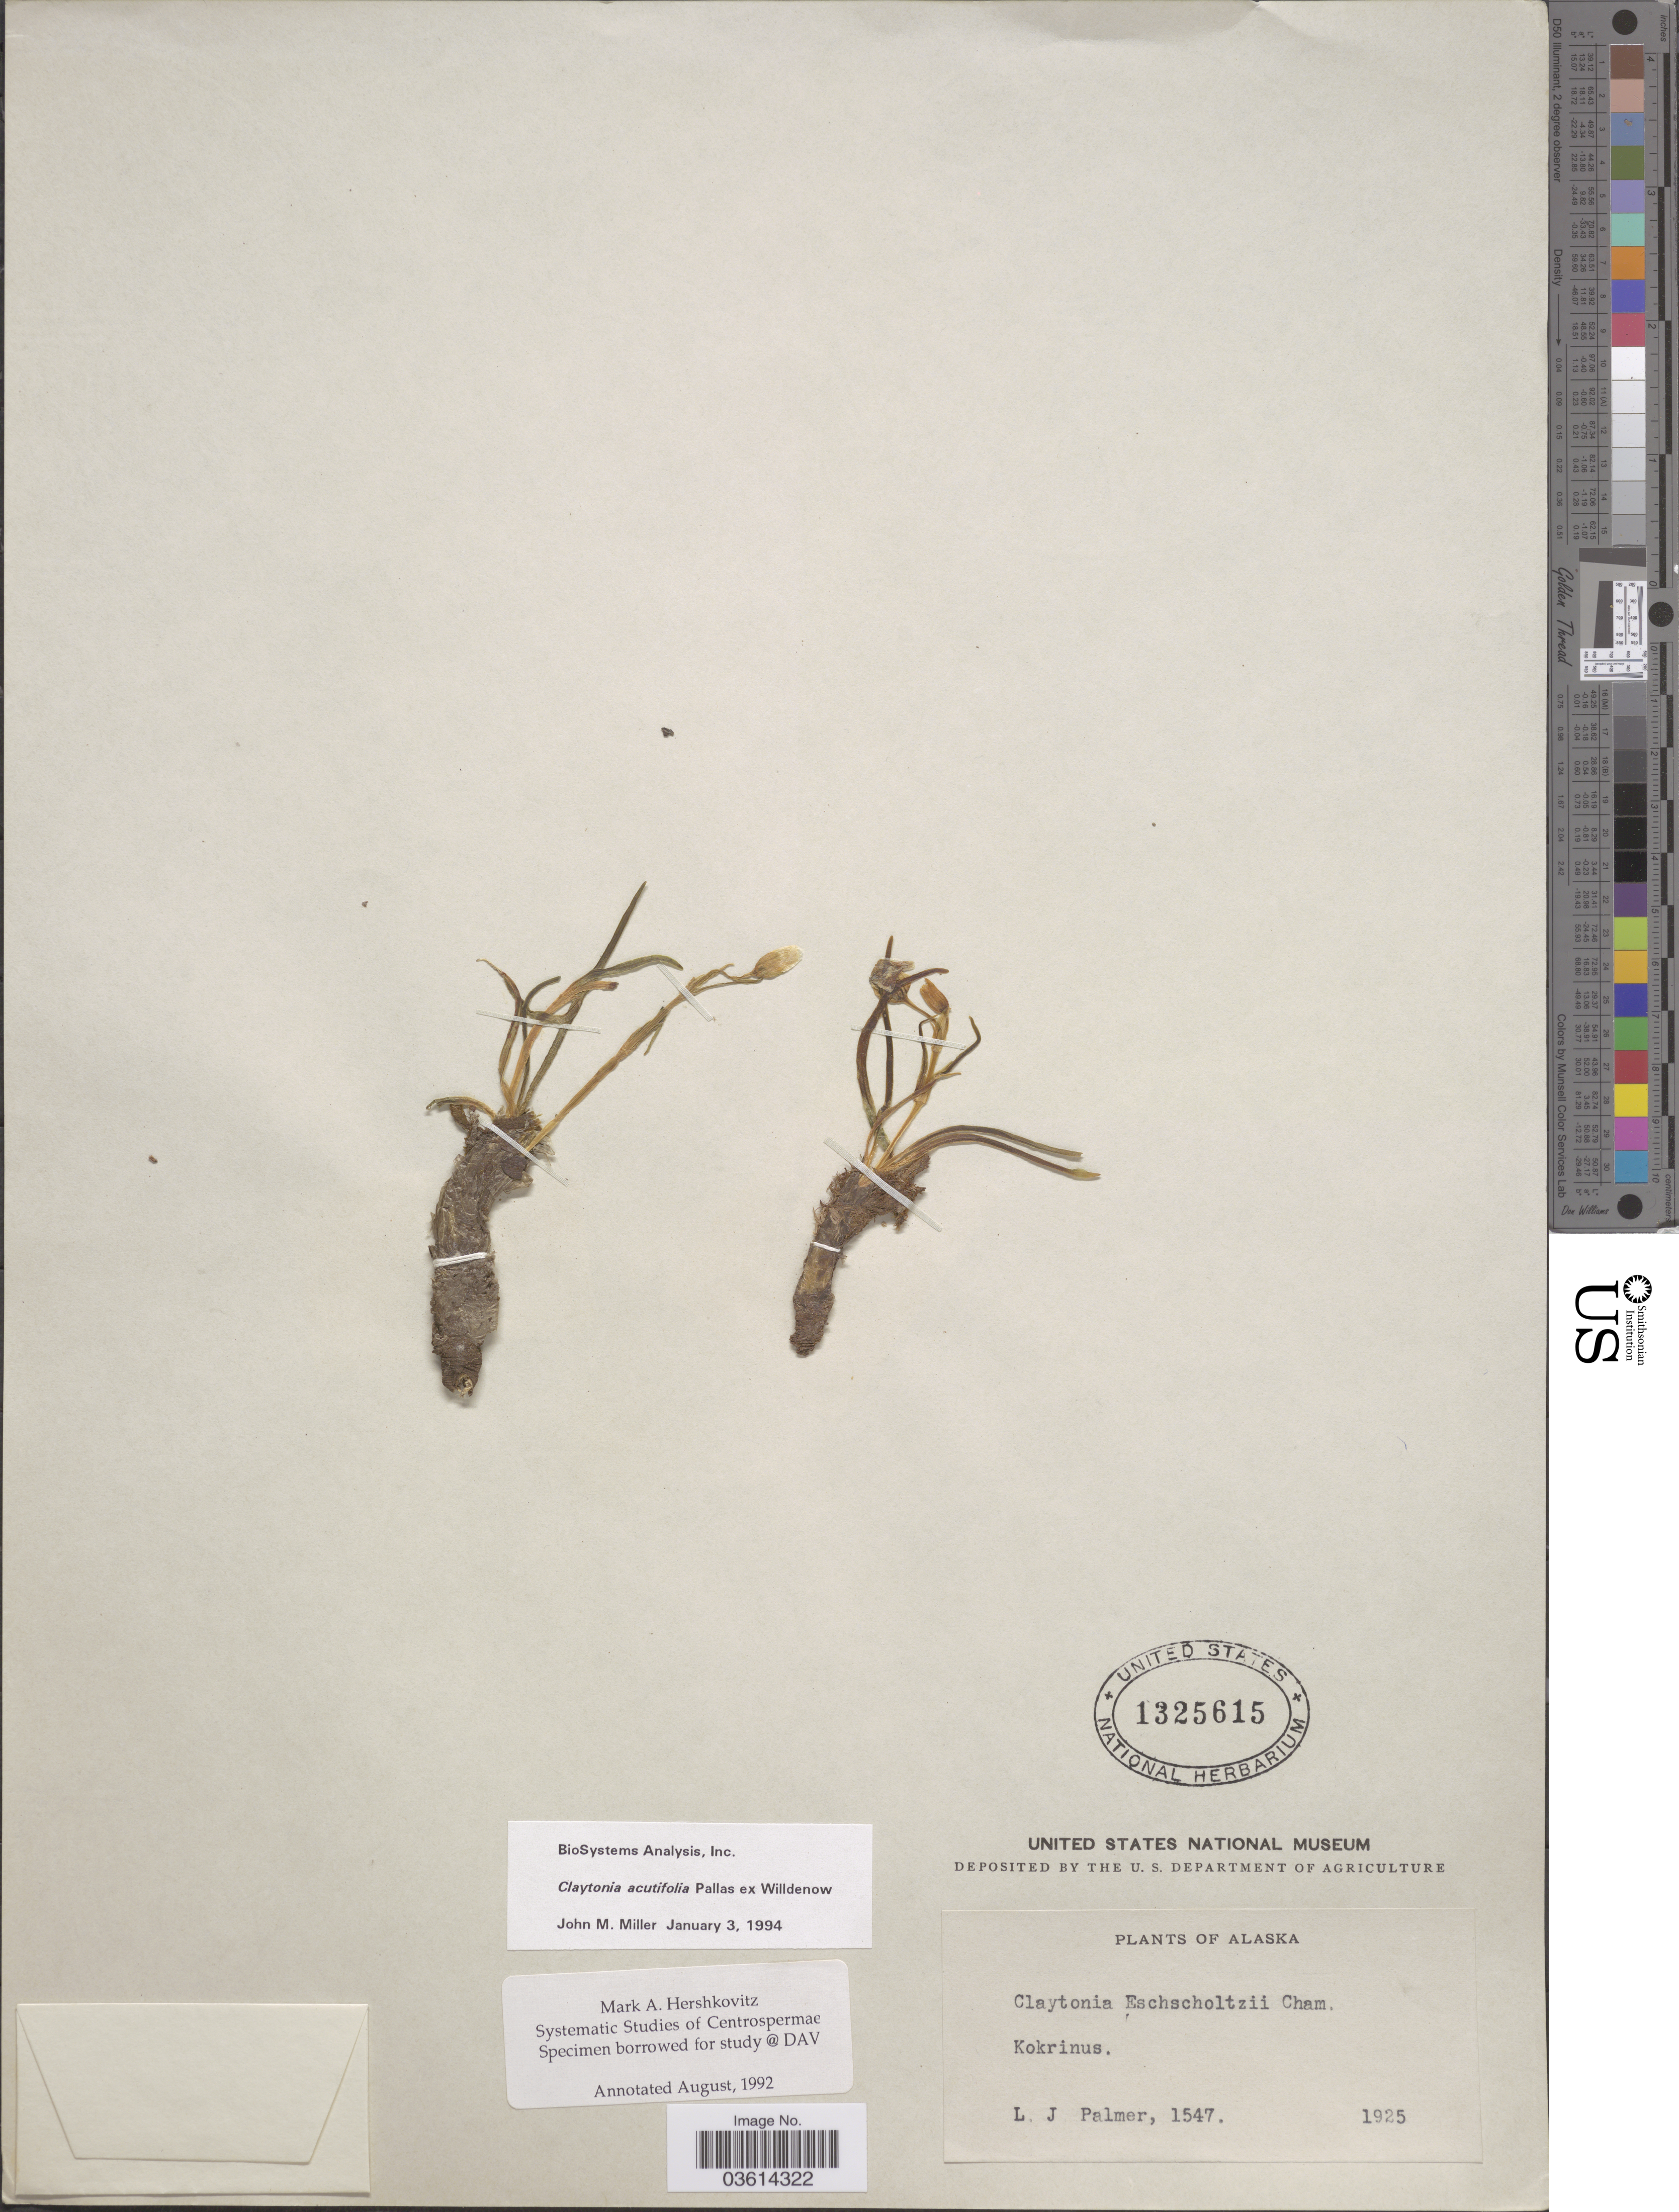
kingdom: Plantae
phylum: Tracheophyta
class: Magnoliopsida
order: Caryophyllales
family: Montiaceae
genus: Claytonia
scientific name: Claytonia acutifolia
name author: Pall. ex Willd.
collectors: L. J. Palmer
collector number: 1547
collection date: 1925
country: United States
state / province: Alaska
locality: Kokrinus.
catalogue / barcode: US 1325615